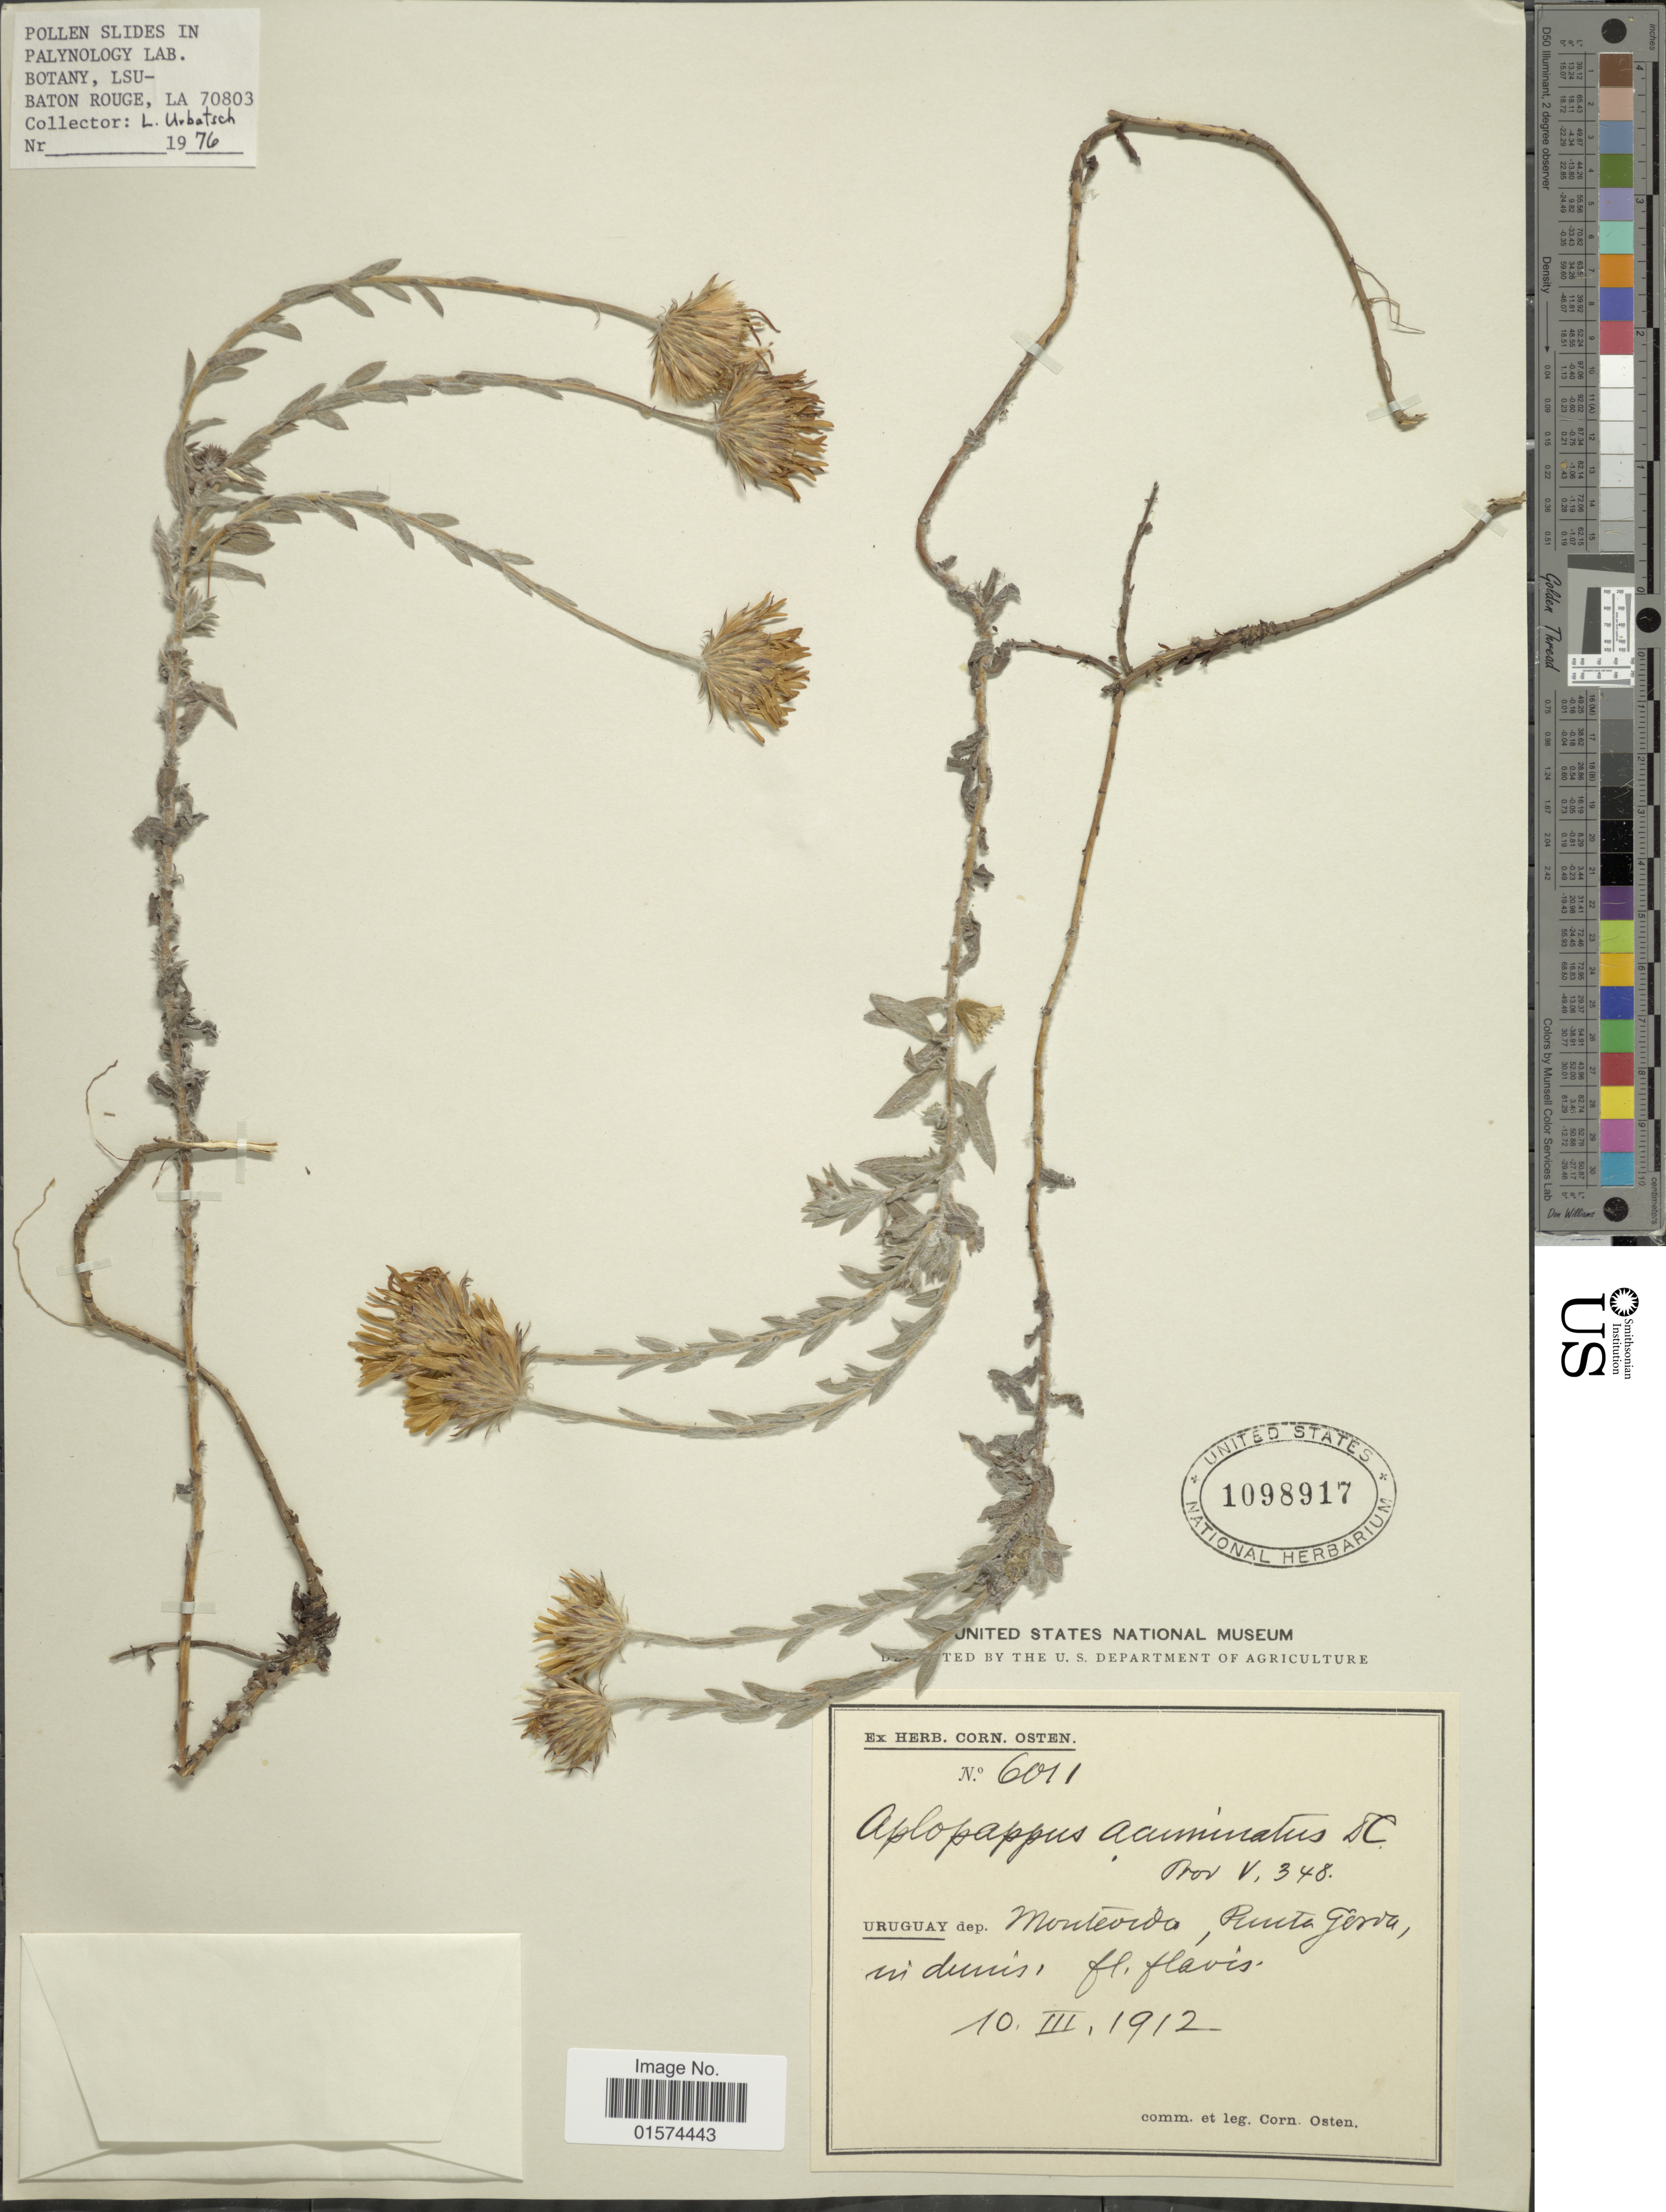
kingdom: Plantae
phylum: Tracheophyta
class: Magnoliopsida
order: Asterales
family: Asteraceae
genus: Haplopappus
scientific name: Haplopappus acuminatus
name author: DC.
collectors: C. Osten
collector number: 6011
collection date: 1912-03-10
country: Uruguay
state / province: Montevideo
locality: Punta Gerda, in dunis, fl. Flavis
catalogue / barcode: US 1098917